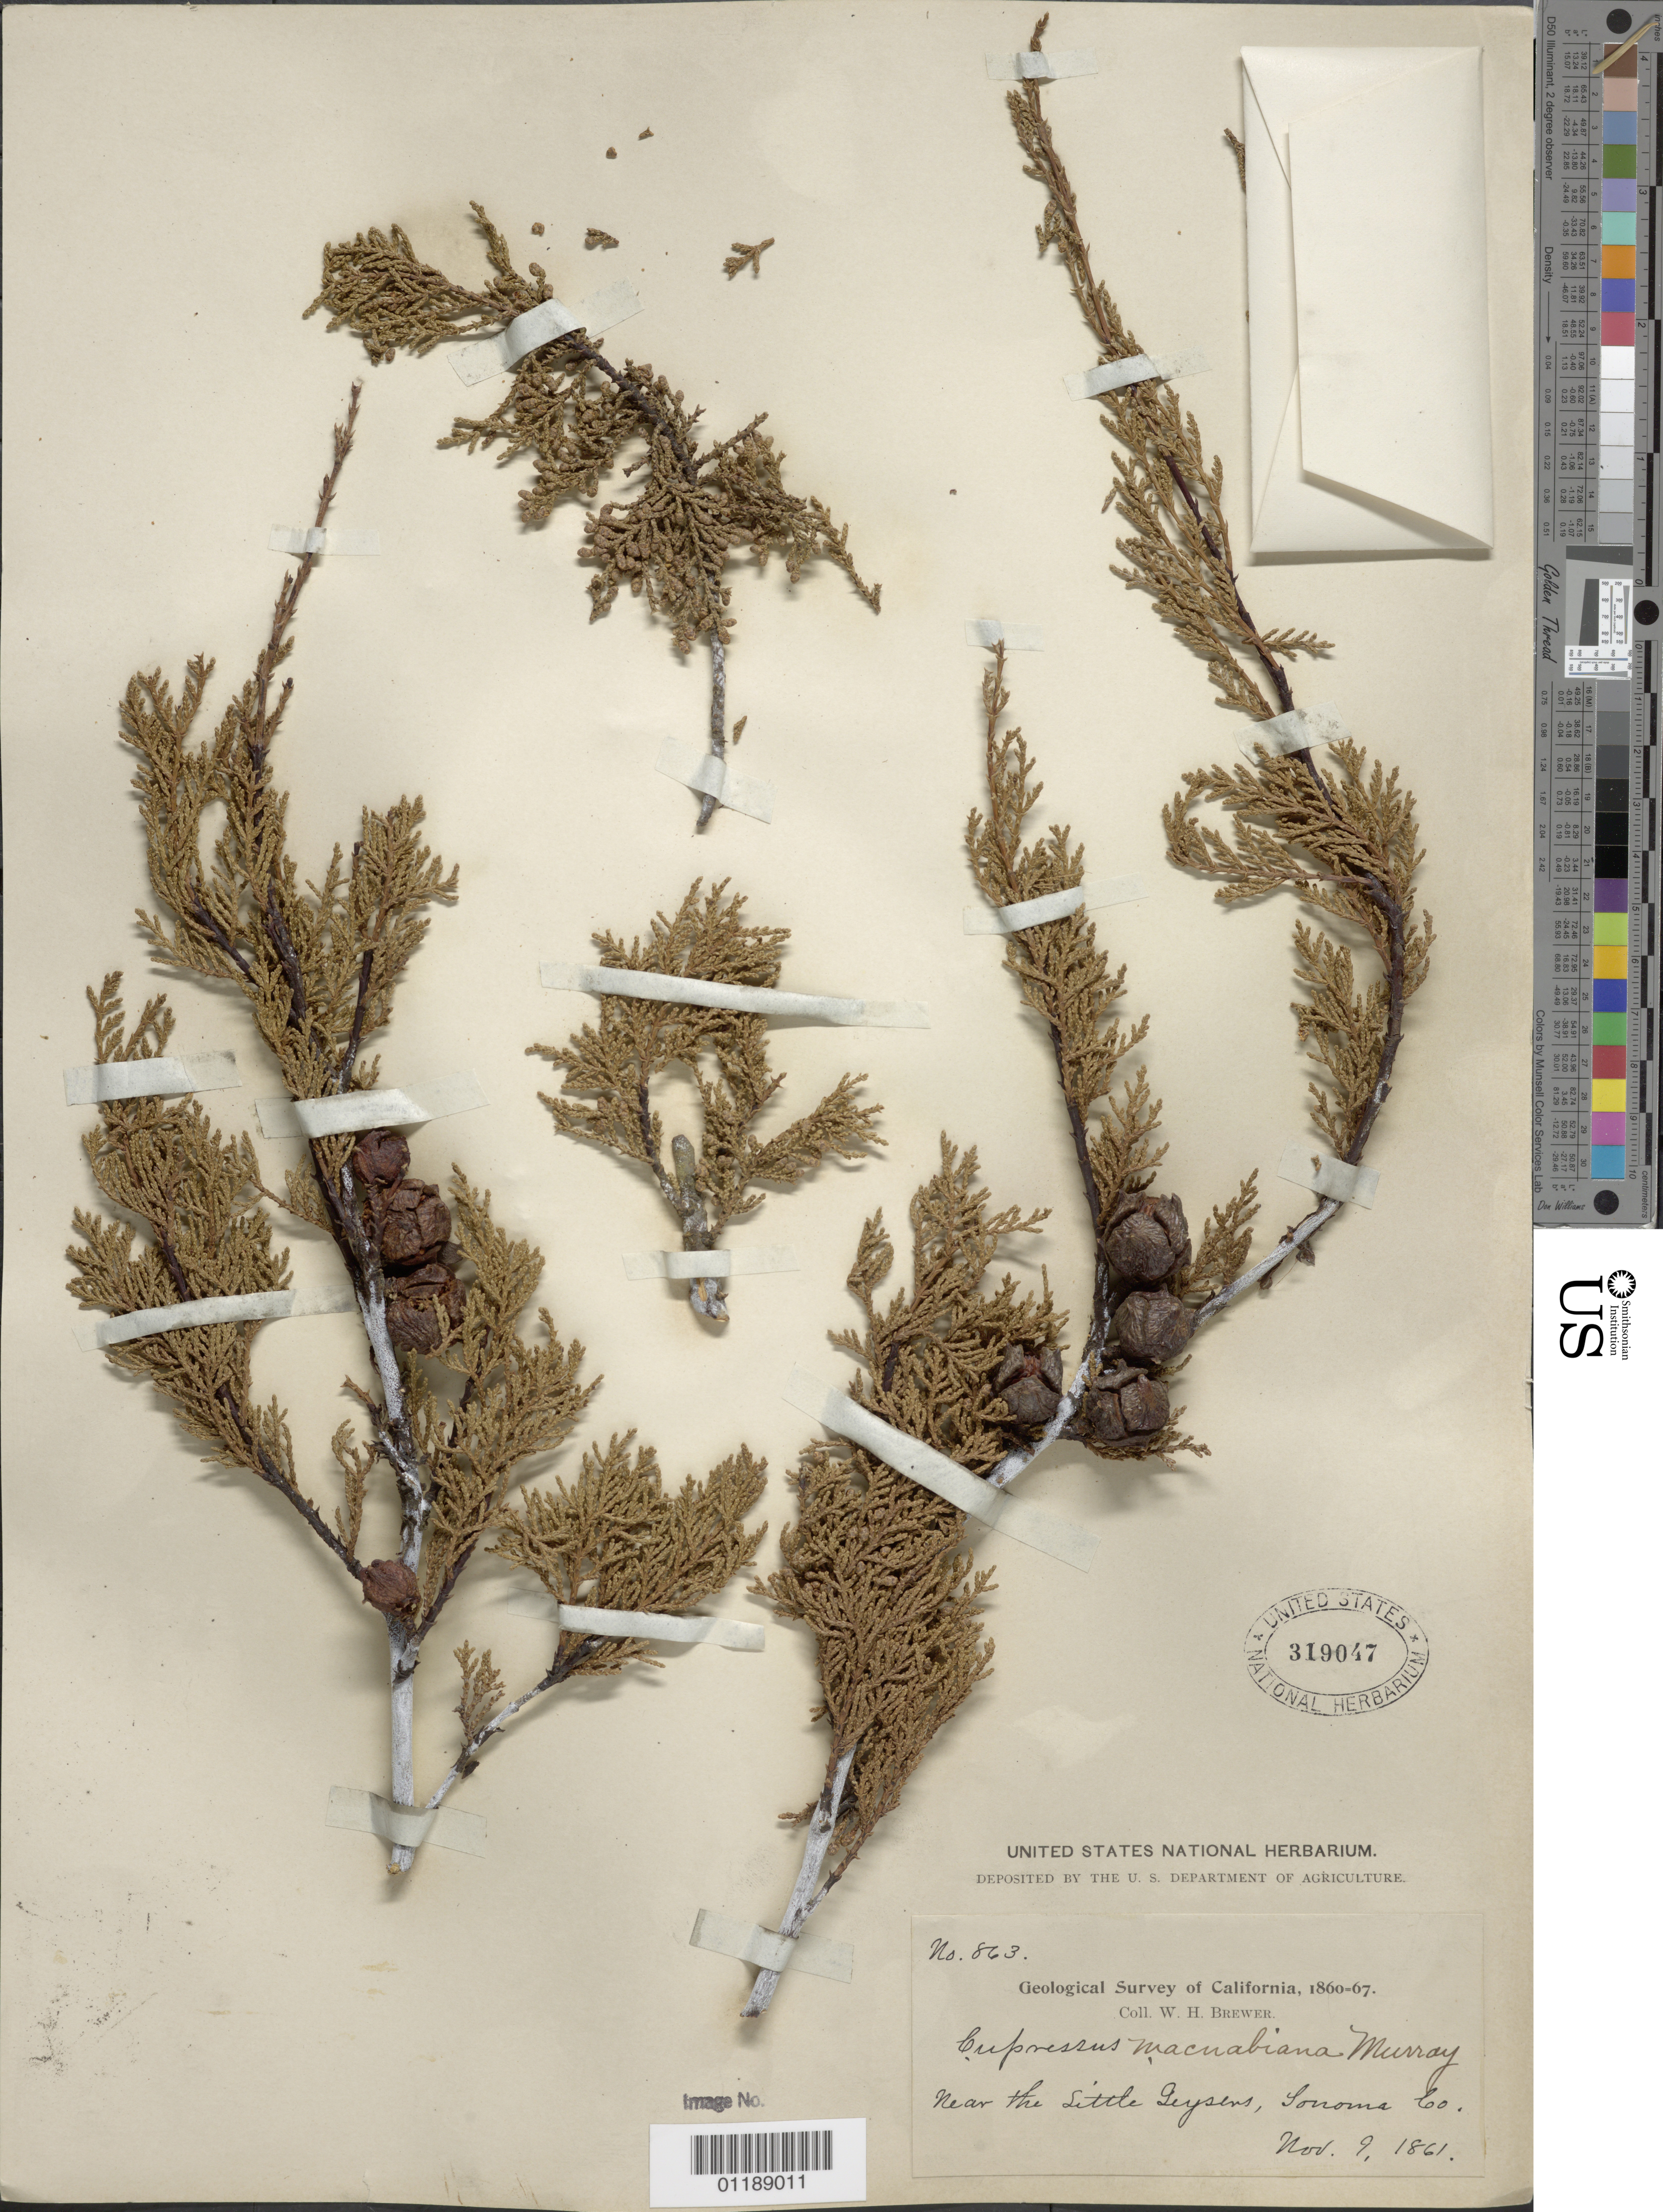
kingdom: Plantae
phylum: Tracheophyta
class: Pinopsida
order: Pinales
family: Cupressaceae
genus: Hesperocyparis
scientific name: Hesperocyparis macnabiana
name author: (A. Murray) Bartel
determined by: (US) Smithsonian Institution - National Museum of Natural History - Department of Botany (UNITED STATES)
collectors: W. H. Brewer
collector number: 863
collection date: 1861-11-09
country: United States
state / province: California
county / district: Sonoma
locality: Near the little Geysers.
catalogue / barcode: US 319047